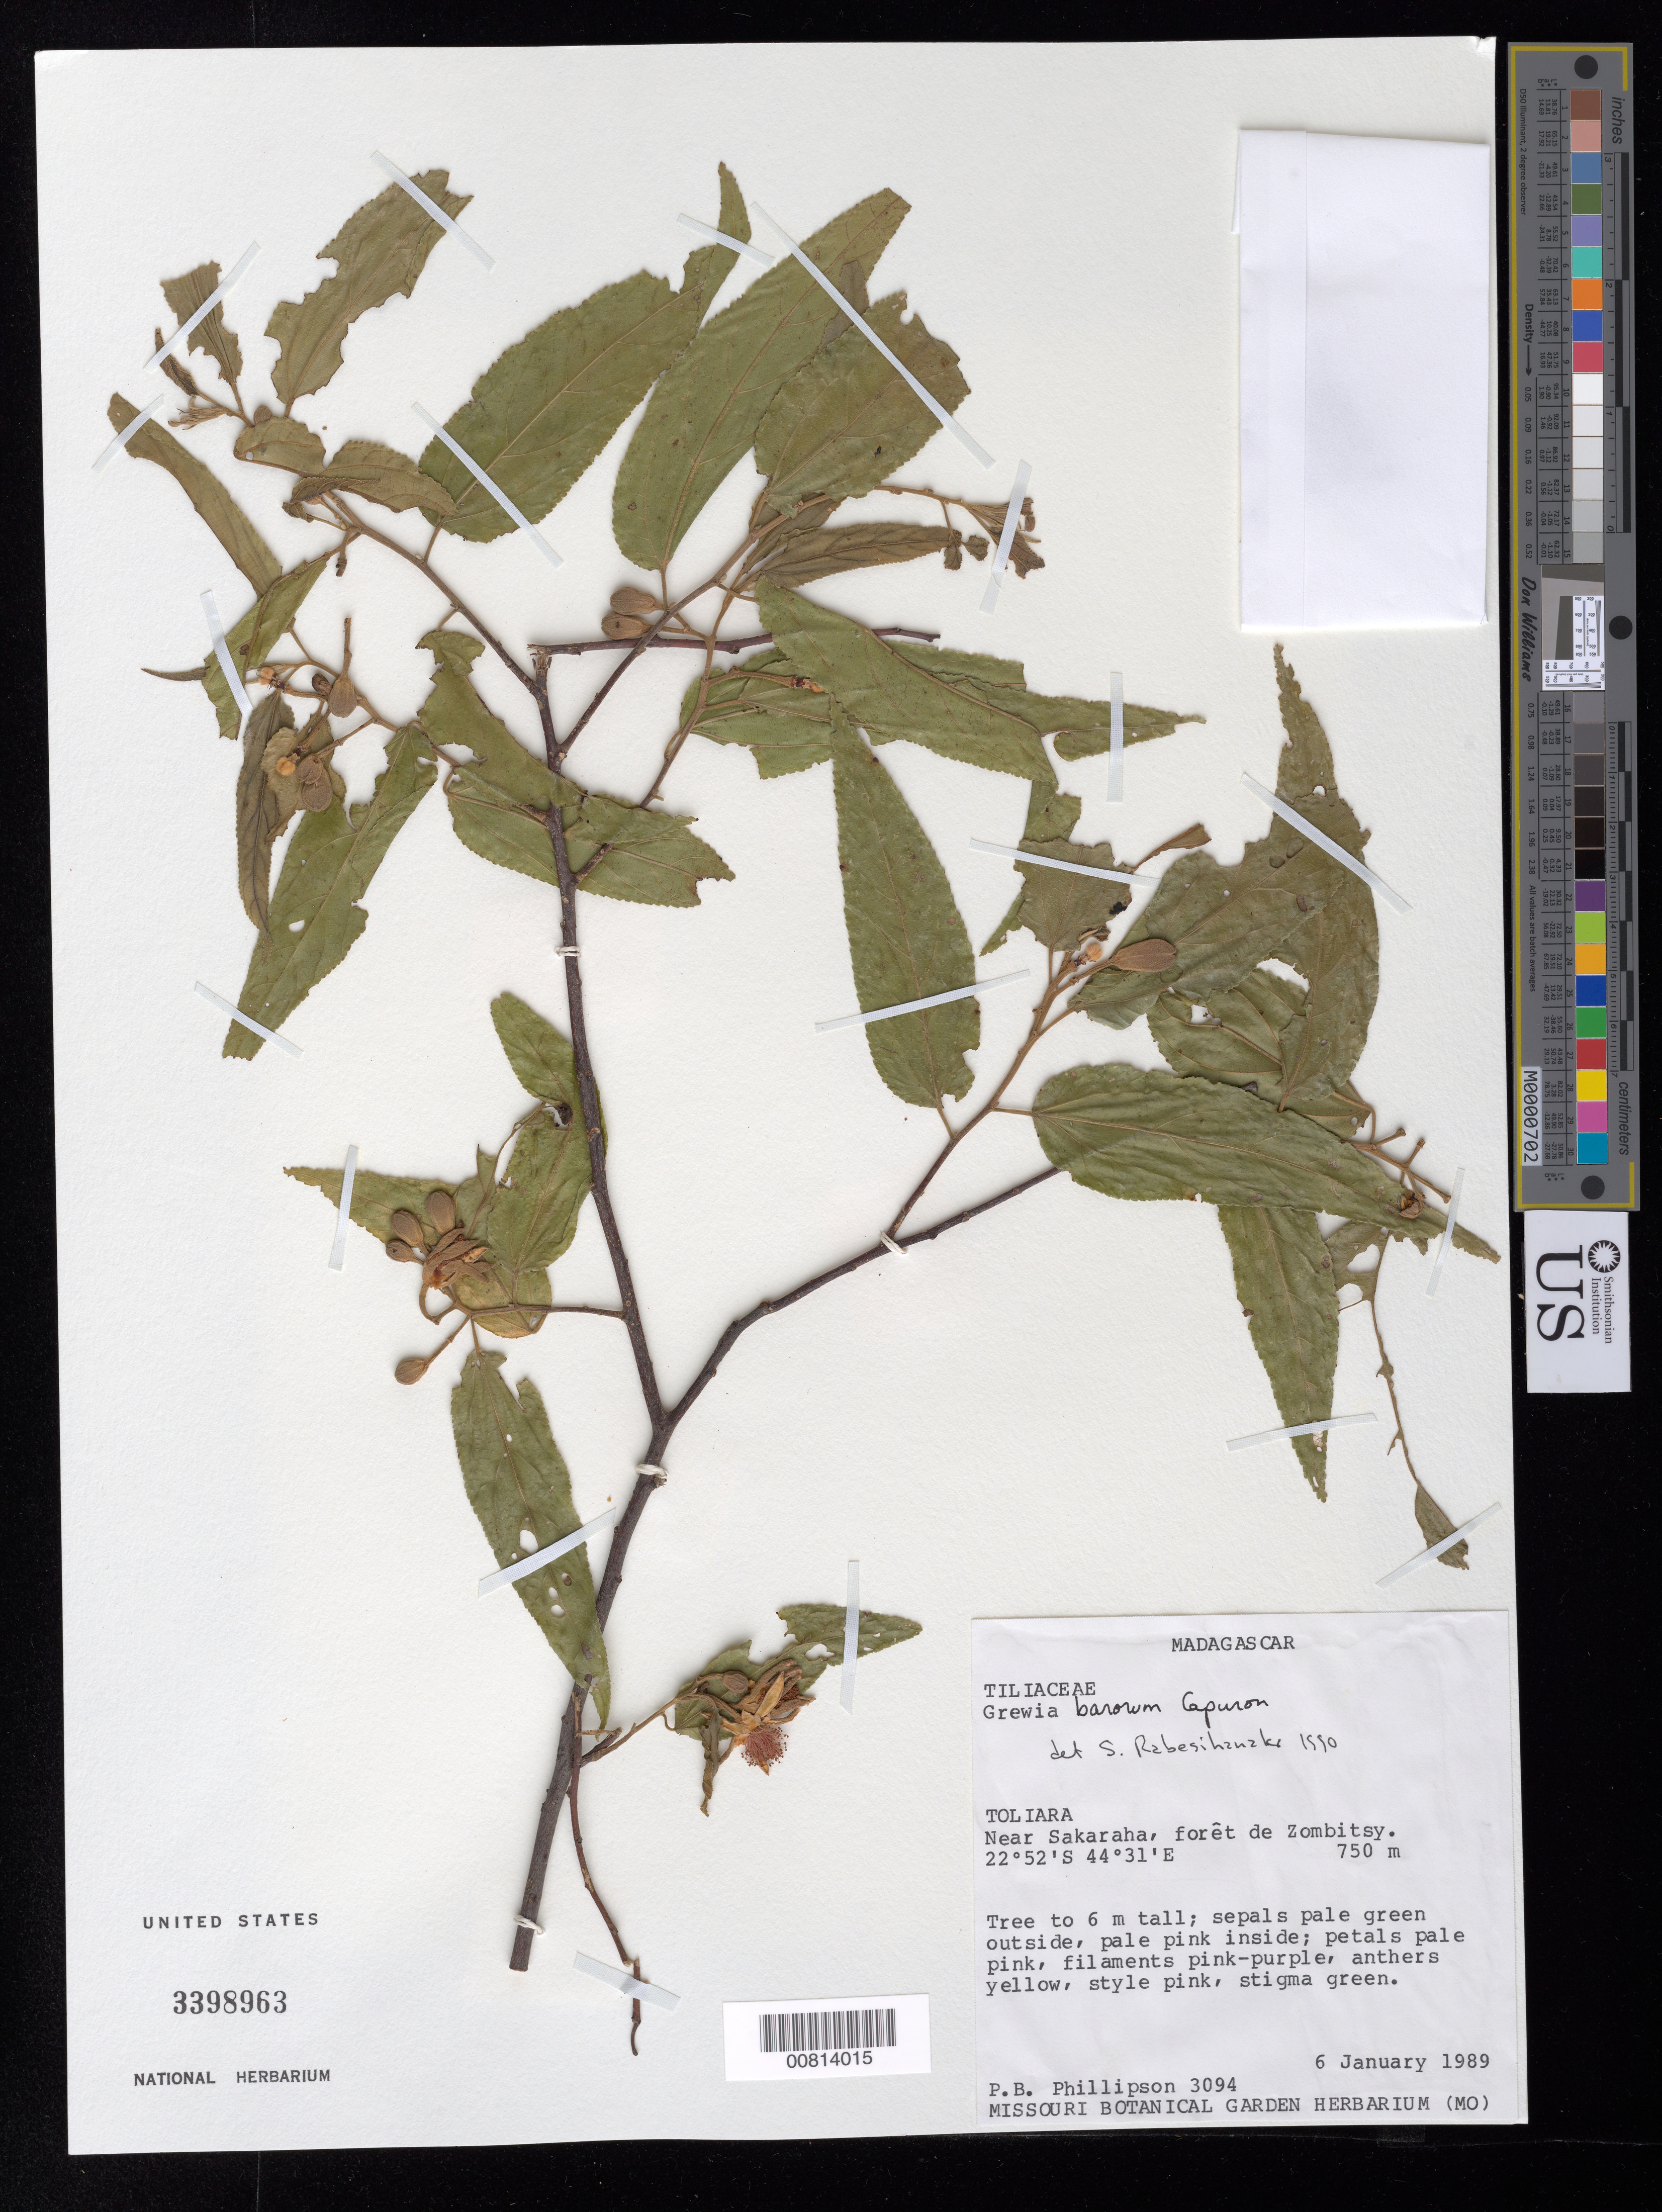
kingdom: Plantae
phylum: Tracheophyta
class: Magnoliopsida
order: Malvales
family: Malvaceae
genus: Grewia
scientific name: Grewia barorum Capuron, ined.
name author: Capuron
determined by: Rabesihanaka, S.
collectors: P. B. Phillipson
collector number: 3094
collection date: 1989-01-06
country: Madagascar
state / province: Atsimo-Andrefana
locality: Near Sakaraha, foret de Zombitsy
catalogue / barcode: US 3398963